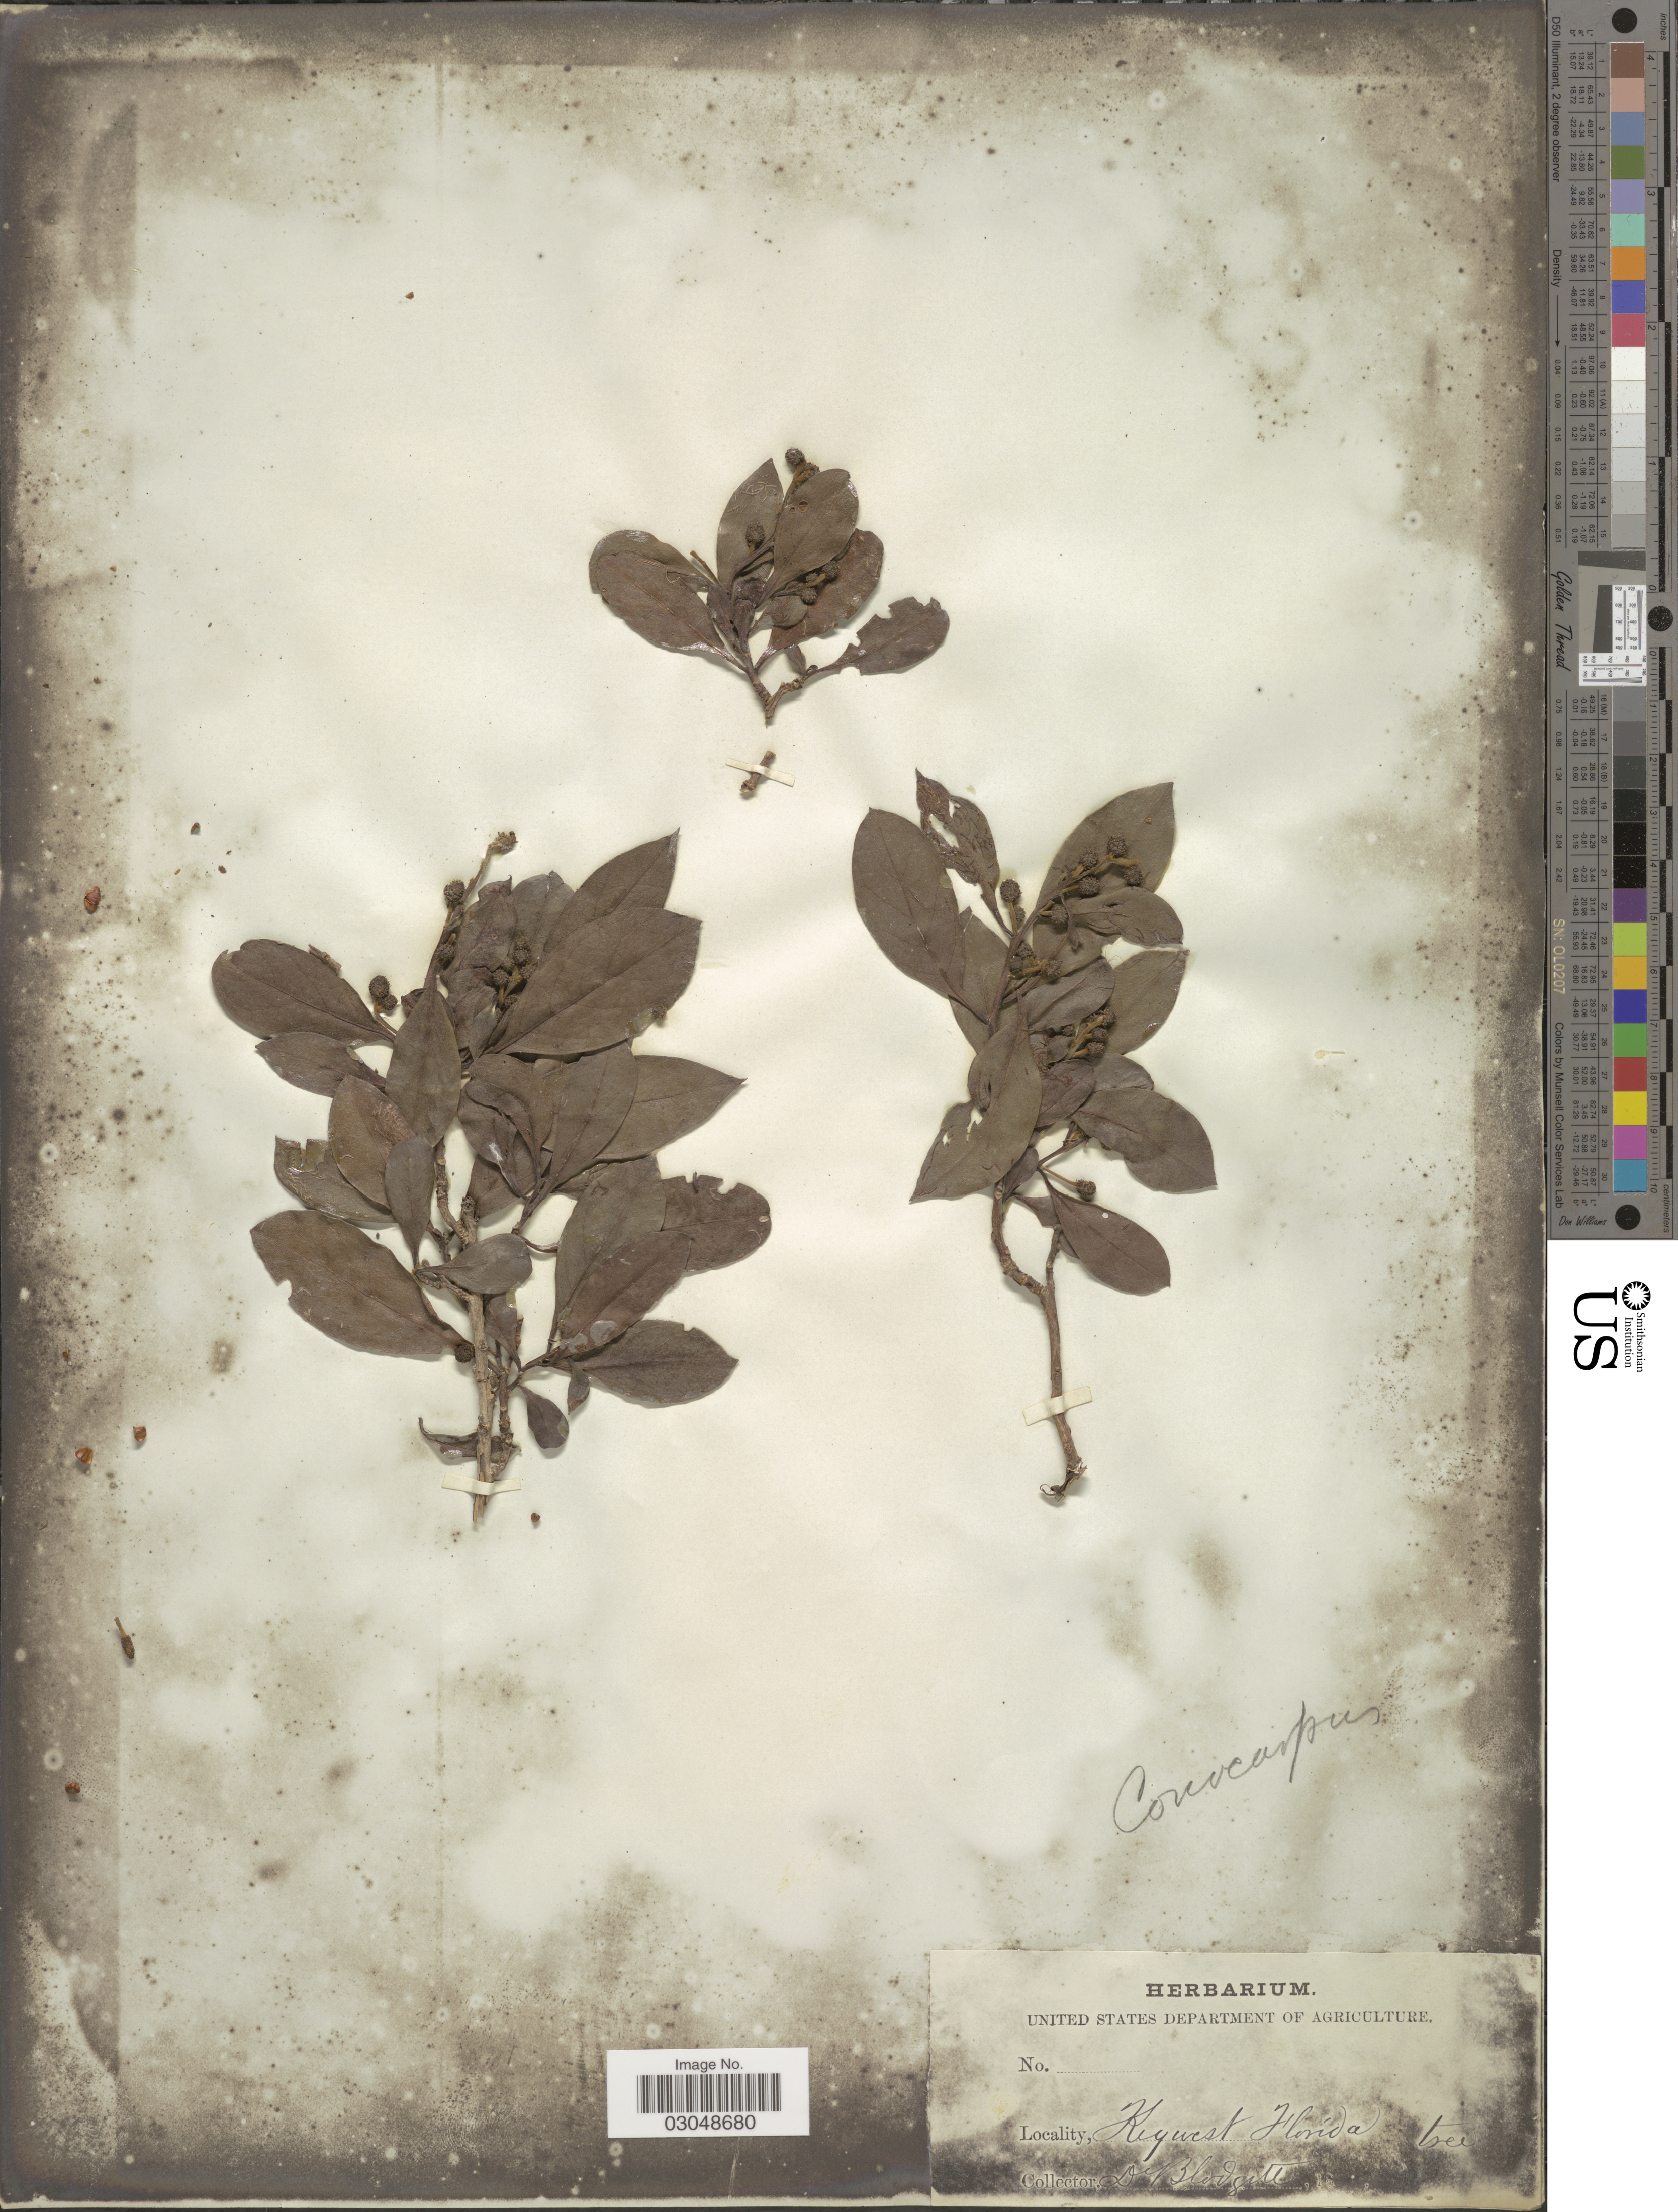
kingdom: Plantae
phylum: Tracheophyta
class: Magnoliopsida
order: Myrtales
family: Combretaceae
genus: Conocarpus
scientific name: Conocarpus erectus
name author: L.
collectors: -. Blodgett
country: United States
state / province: Florida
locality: Key west.